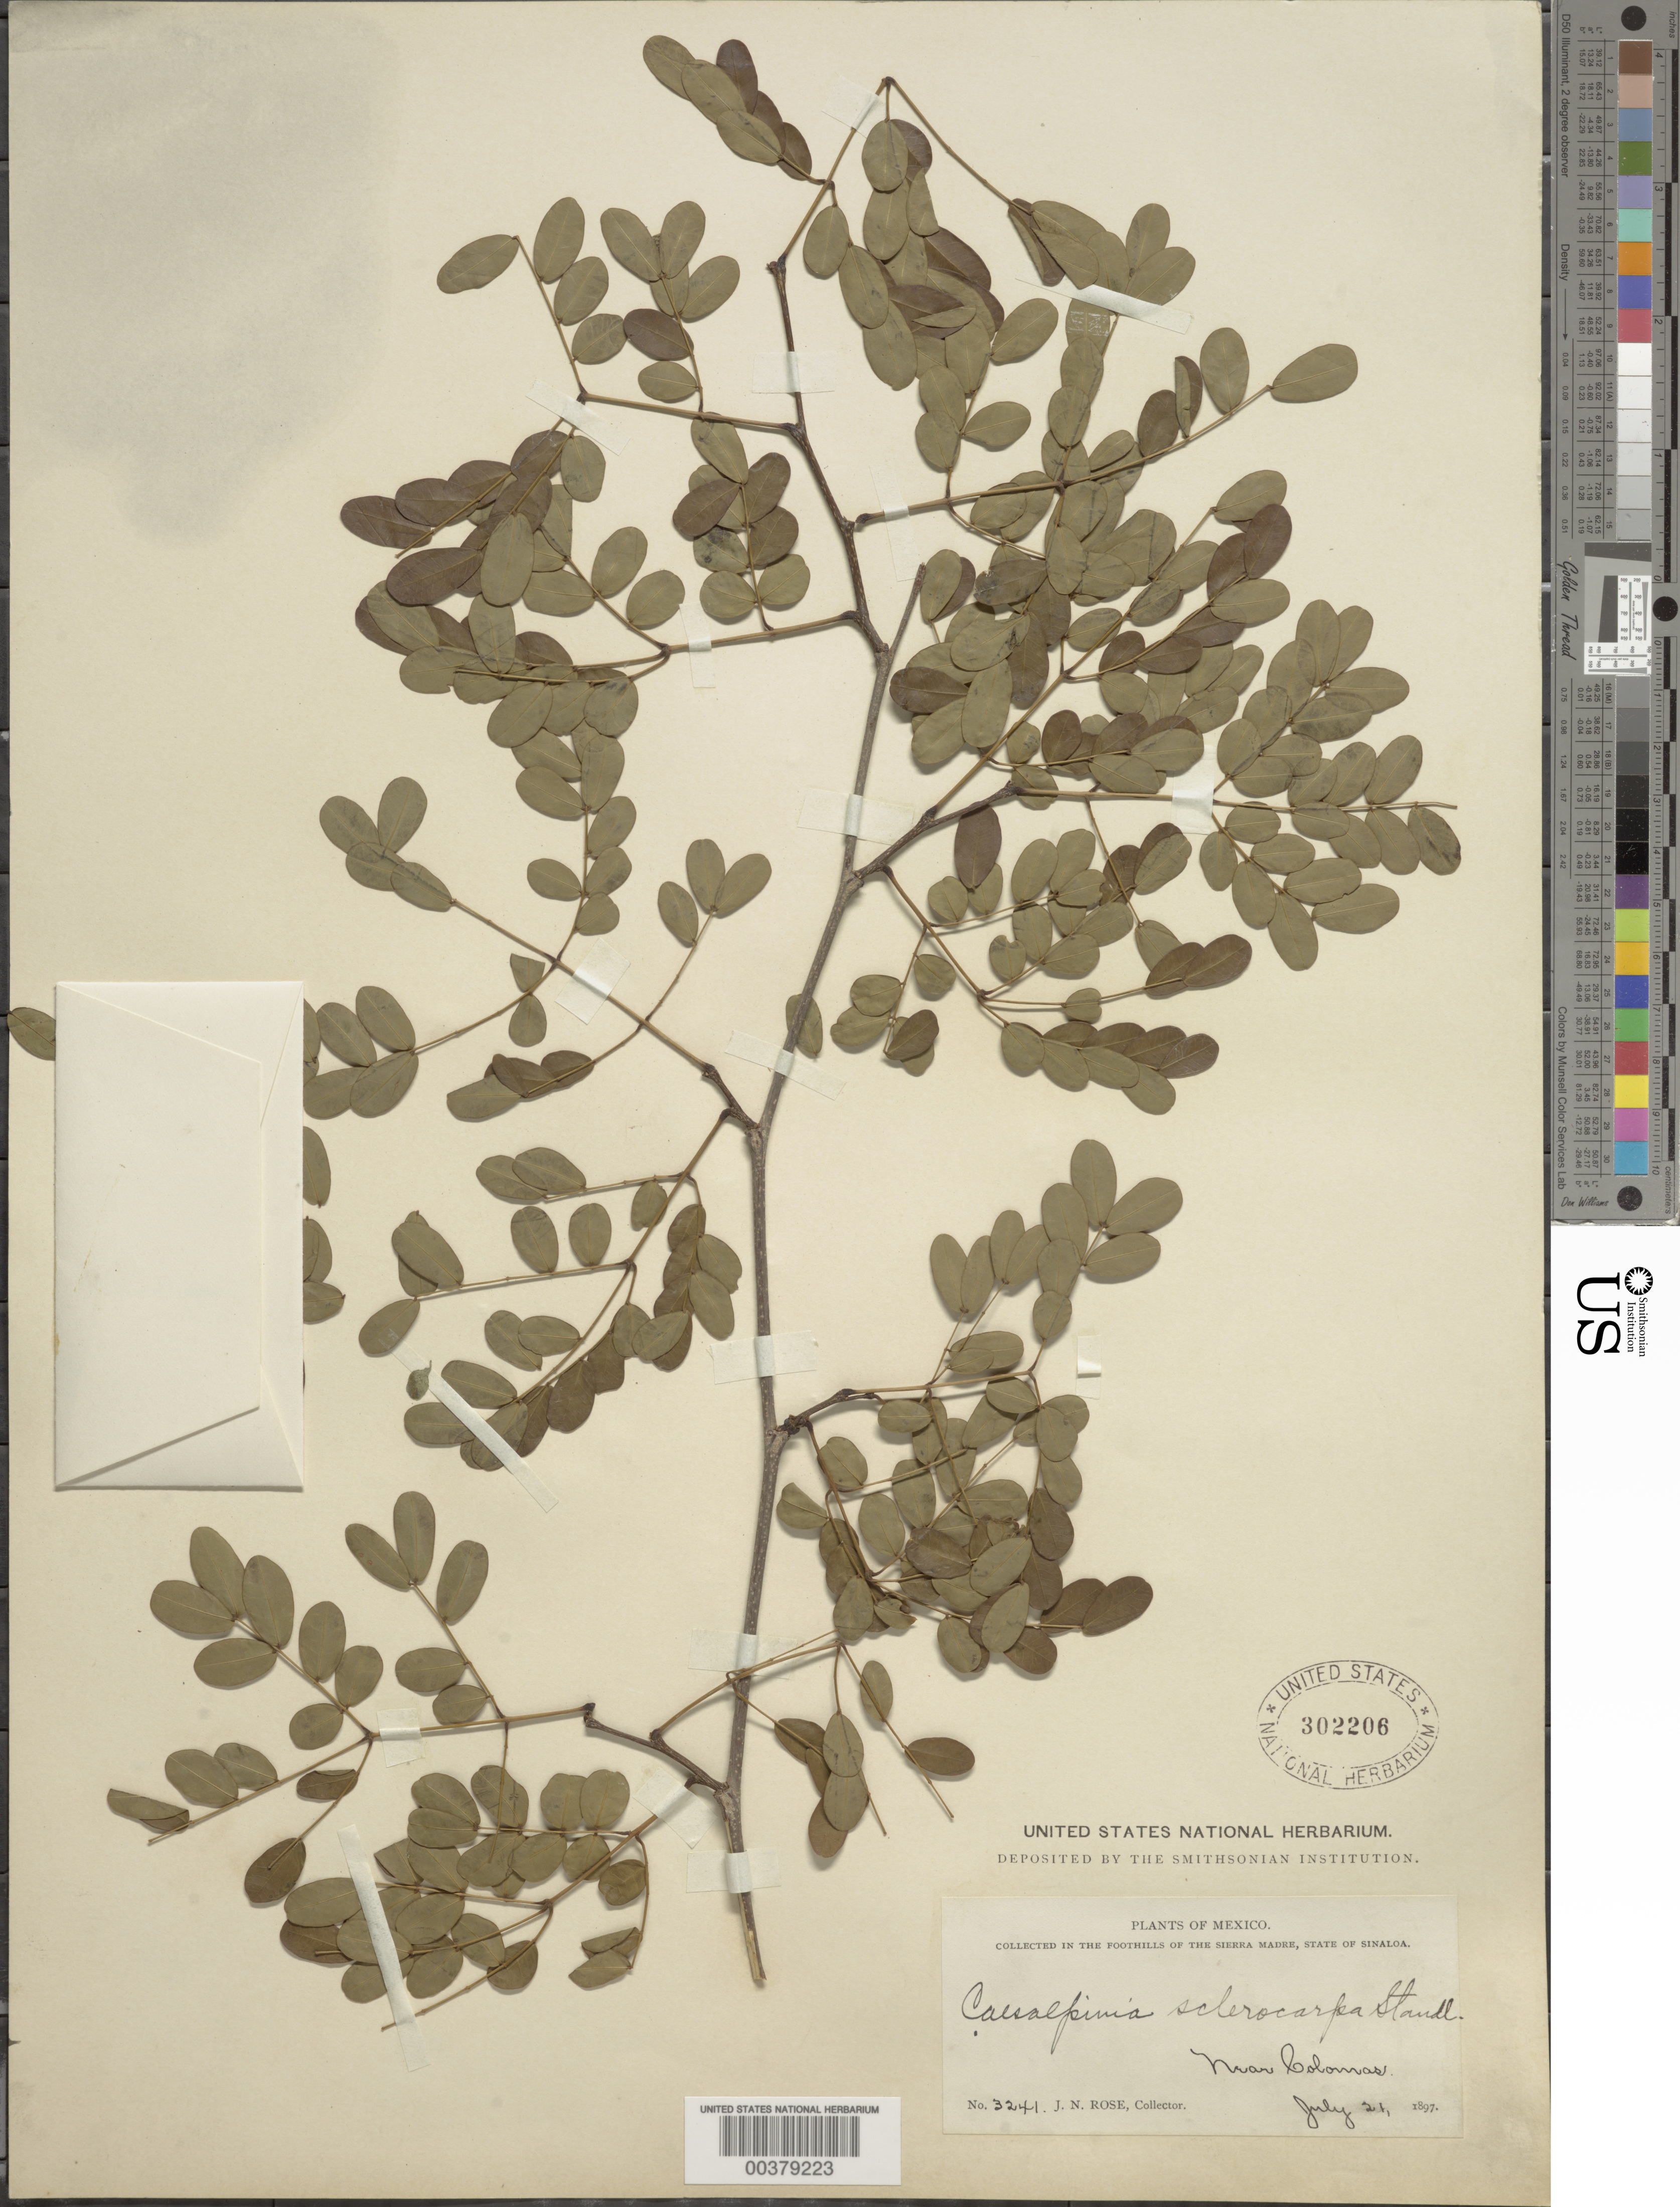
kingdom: Plantae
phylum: Tracheophyta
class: Magnoliopsida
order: Fabales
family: Fabaceae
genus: Libidibia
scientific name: Libidibia sclerocarpa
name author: (Standl.) Britton & Rose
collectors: J. N. Rose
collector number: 3241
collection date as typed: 21 Jul 1897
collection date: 1897-07-21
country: Mexico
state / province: Sinaloa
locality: Near colomas; in the foothills of Sierra Madre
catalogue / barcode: US 302206